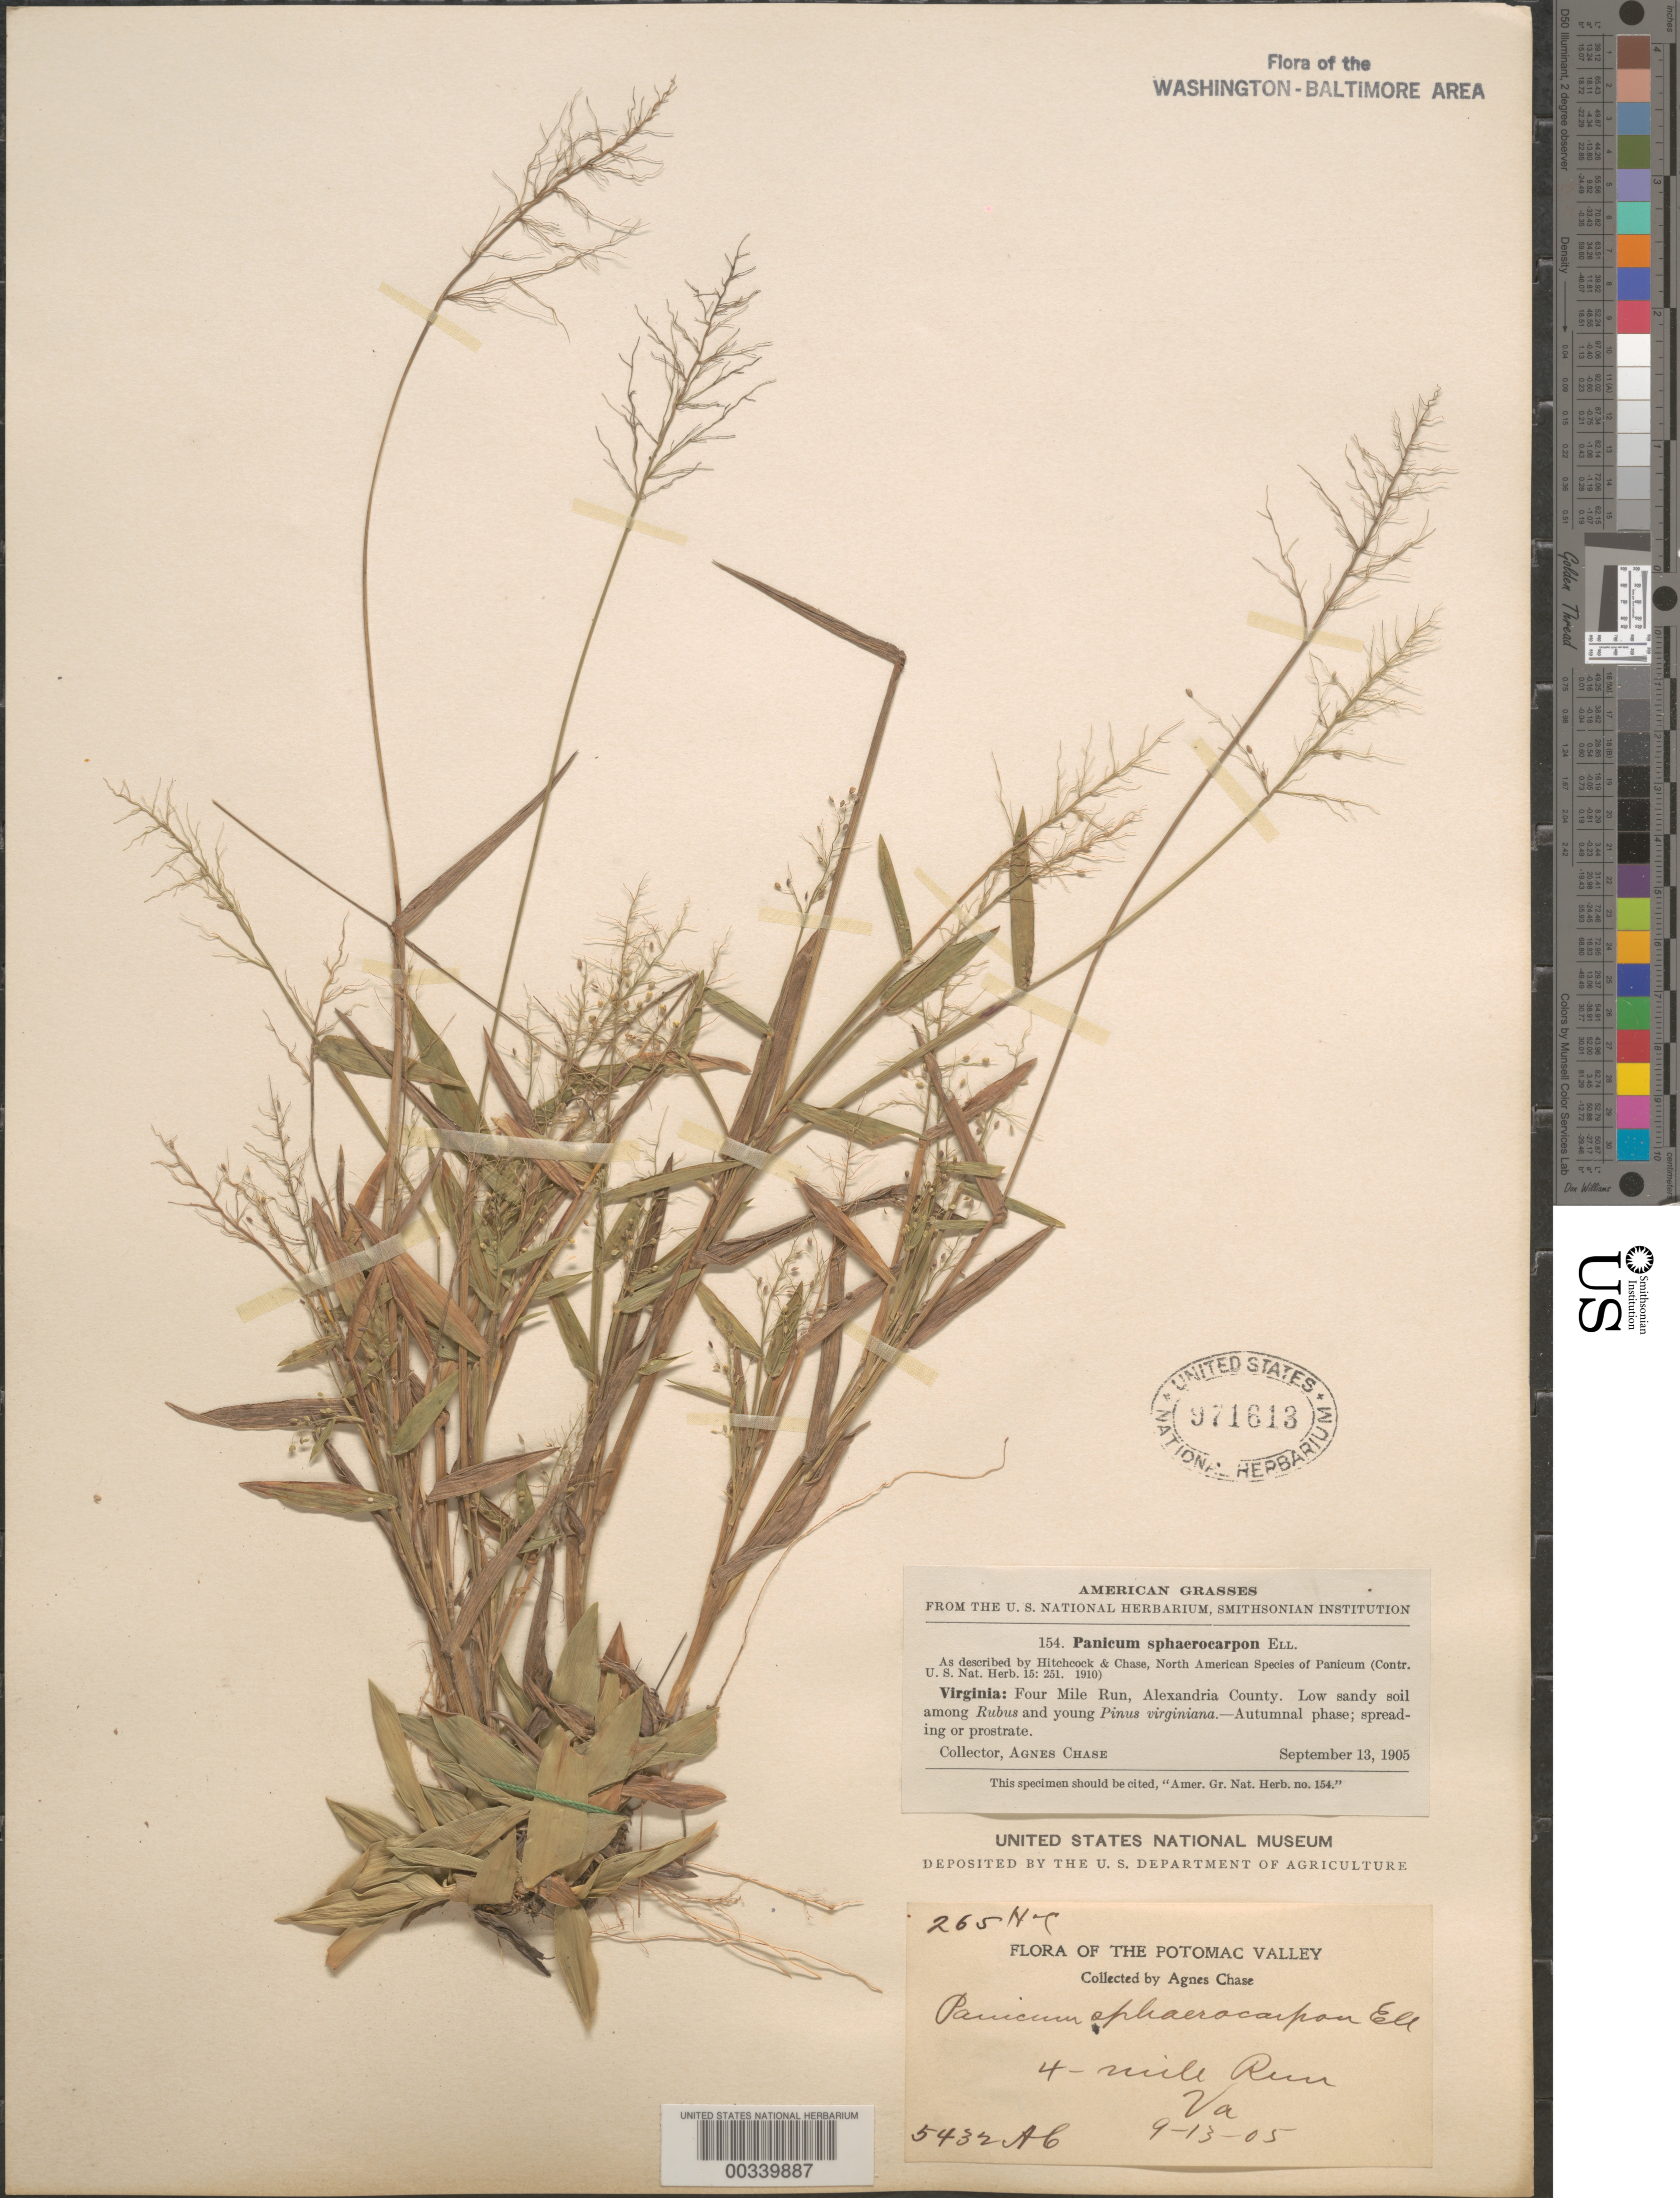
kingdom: Plantae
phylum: Tracheophyta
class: Liliopsida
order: Poales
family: Poaceae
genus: Dichanthelium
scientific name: Dichanthelium sphaerocarpon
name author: (Elliott) Gould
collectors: A. Chase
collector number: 5432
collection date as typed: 13 Sep 1905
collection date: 1905-09-13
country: United States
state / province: Virginia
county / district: Arlington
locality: Four Mile Run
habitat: Low, sandy soil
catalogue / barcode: US 971613